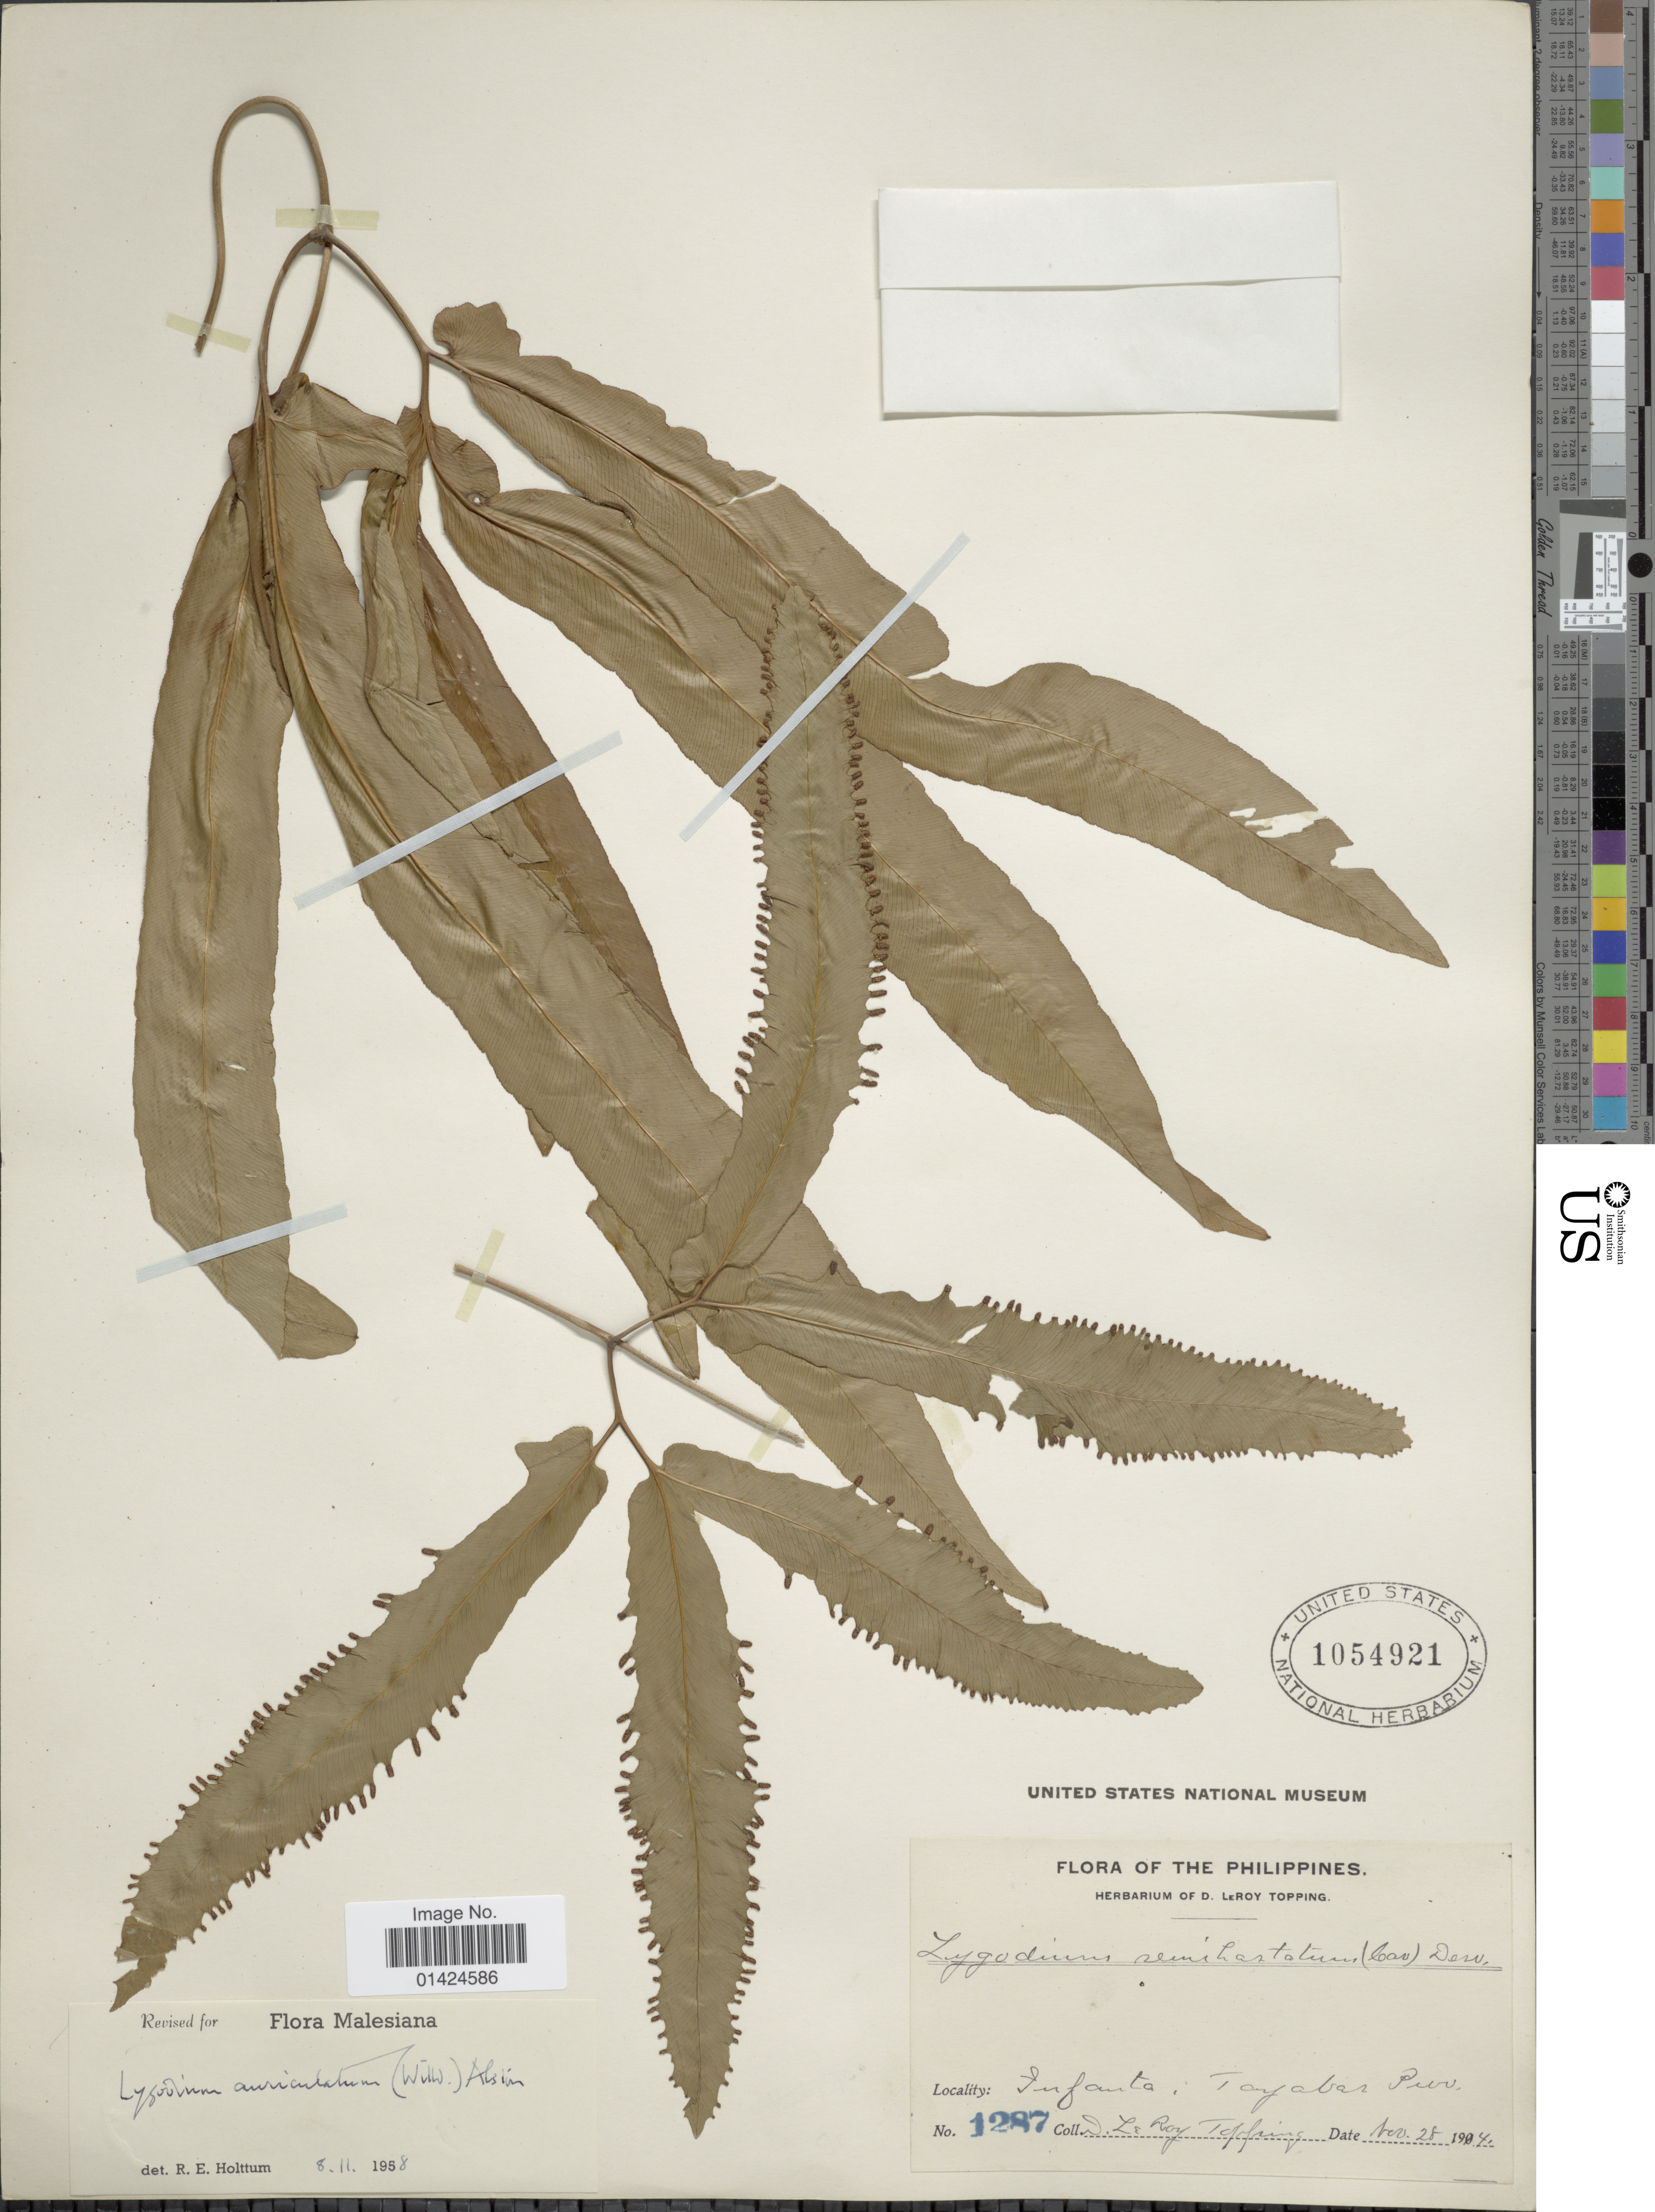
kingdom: Plantae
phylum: Tracheophyta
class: Polypodiopsida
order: Schizaeales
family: Lygodiaceae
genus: Lygodium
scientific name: Lygodium auriculatum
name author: (Willd.) Alston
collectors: D. L. Topping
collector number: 1287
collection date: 1914-11-28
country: Philippines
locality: Infanta, Tayabas prov.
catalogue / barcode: US 1054921